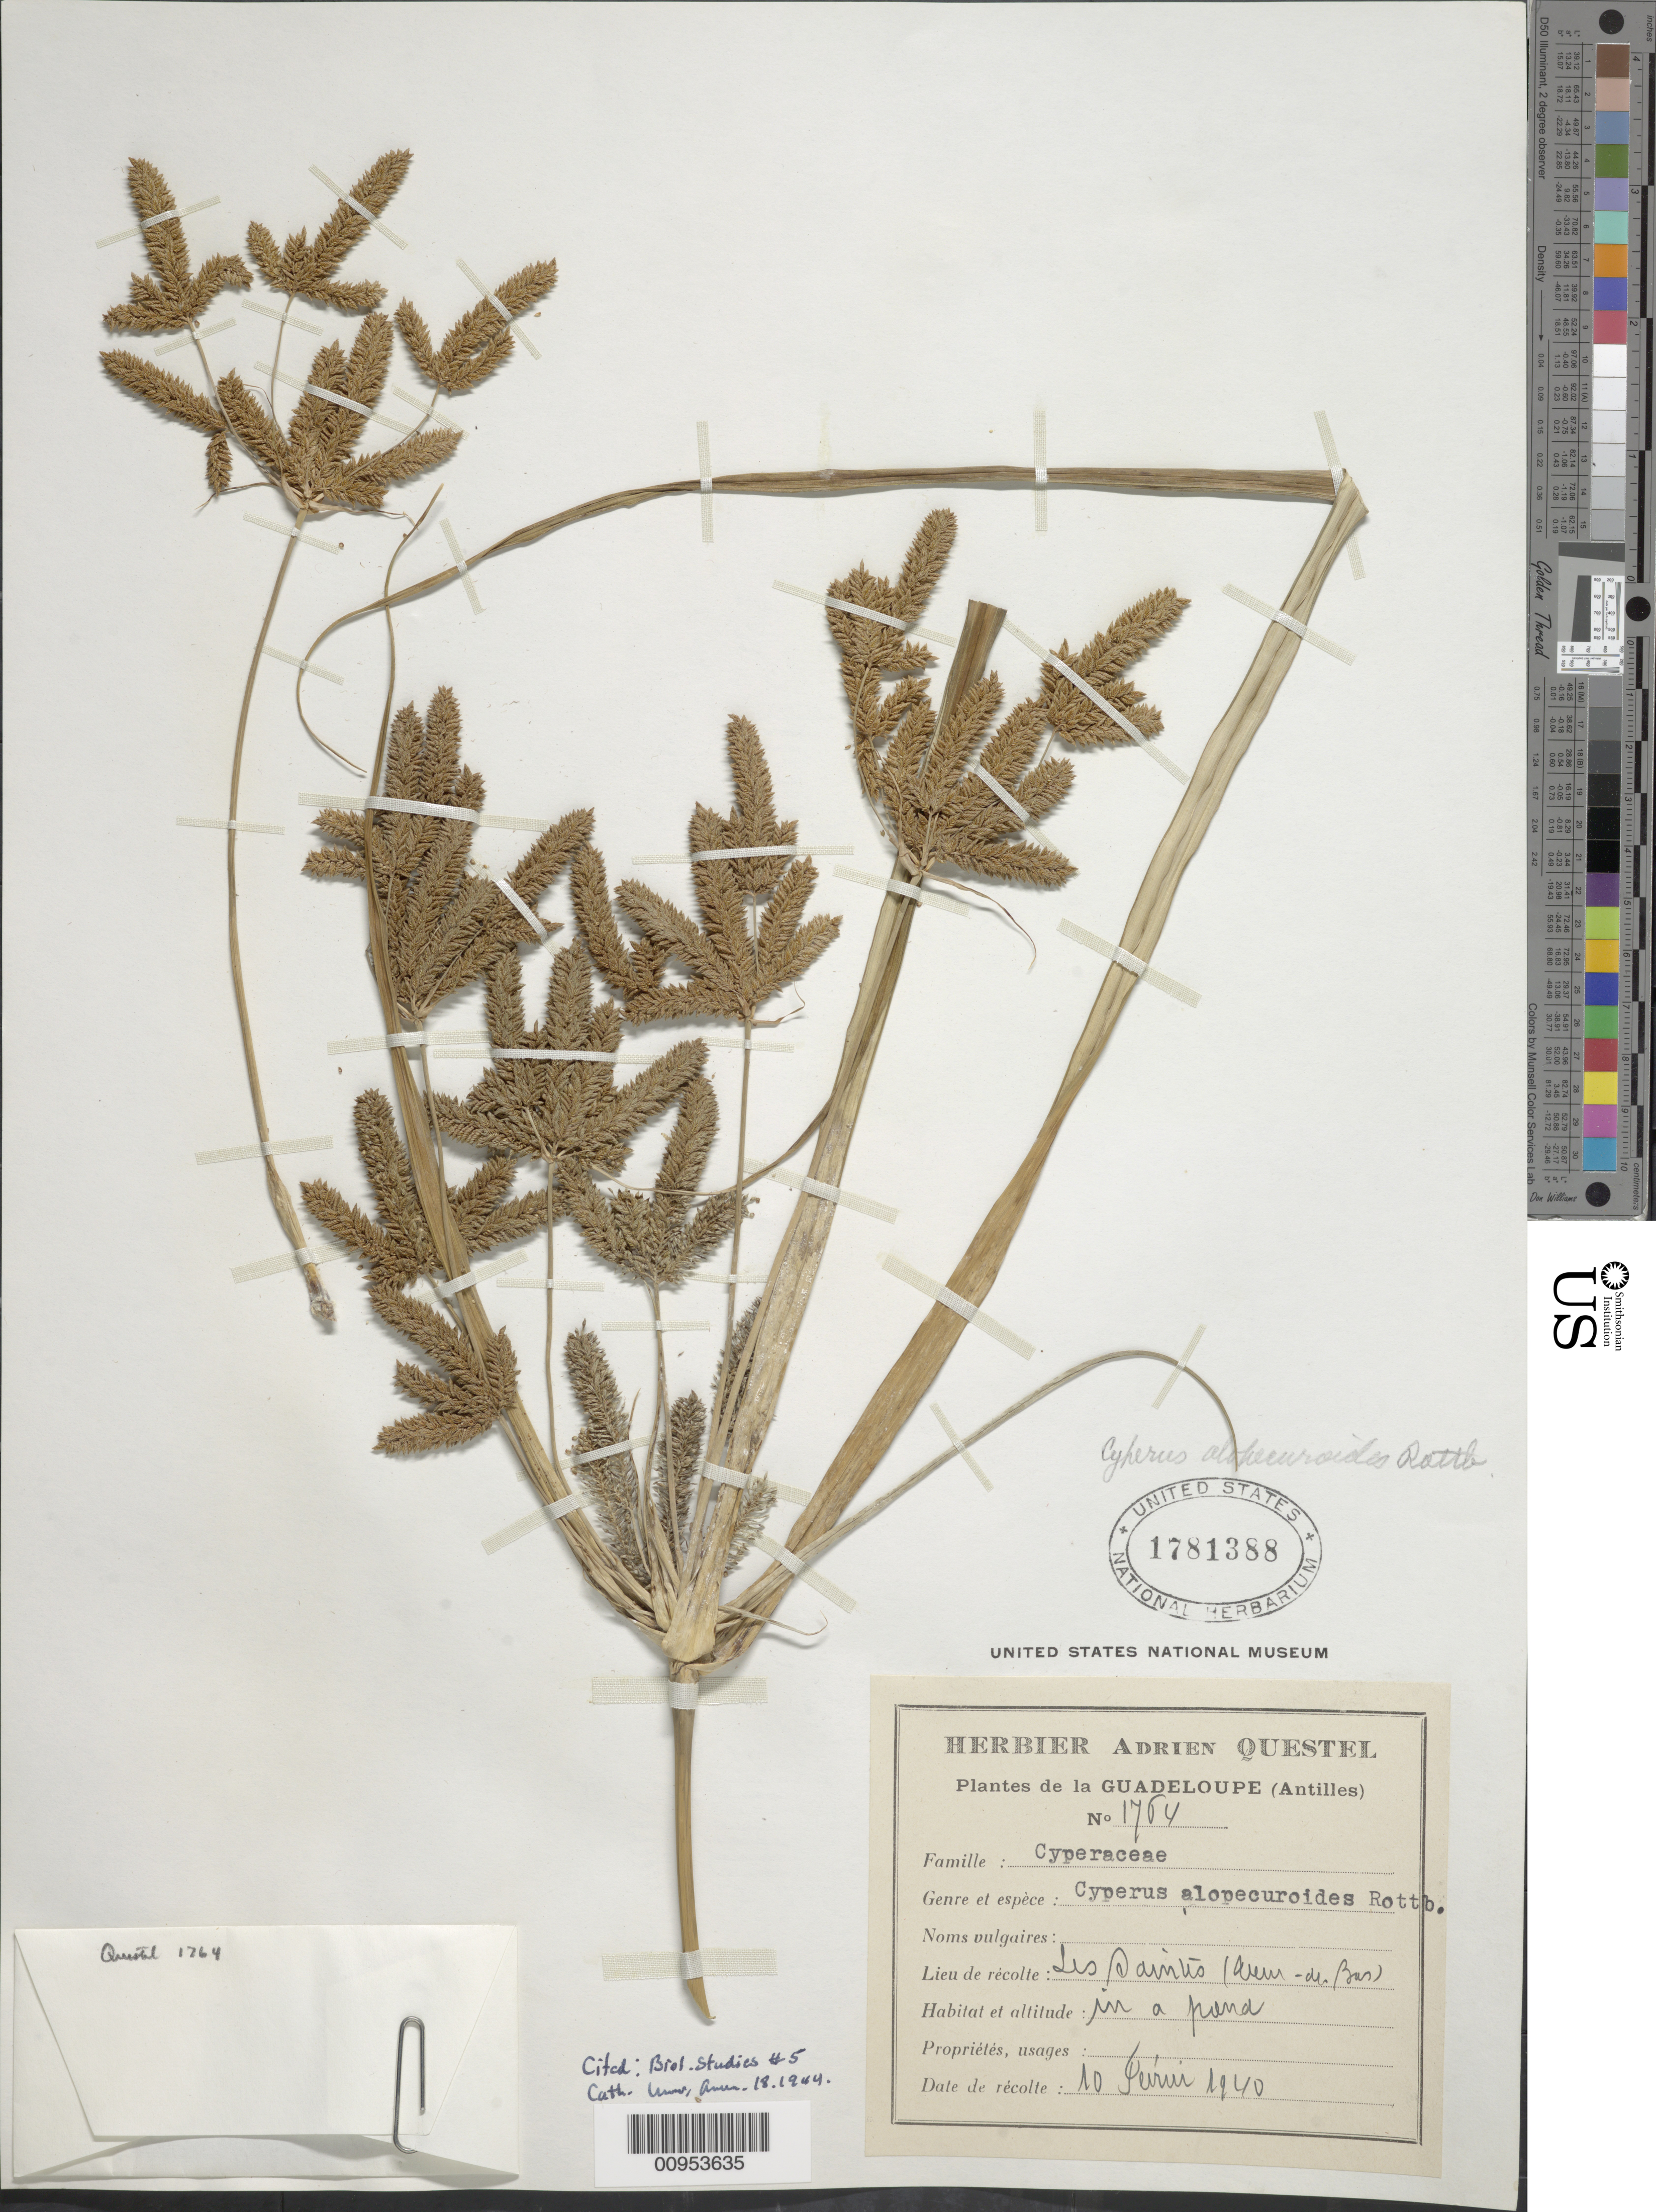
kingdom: Plantae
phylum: Tracheophyta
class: Liliopsida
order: Poales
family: Cyperaceae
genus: Cyperus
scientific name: Cyperus alopecuroides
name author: Rottb.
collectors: A. Questel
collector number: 1764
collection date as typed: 10 Feb 1940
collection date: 1940-02-10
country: Guadeloupe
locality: Les Saintes (" .. De Bas")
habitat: In a pond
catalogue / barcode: US 1781388